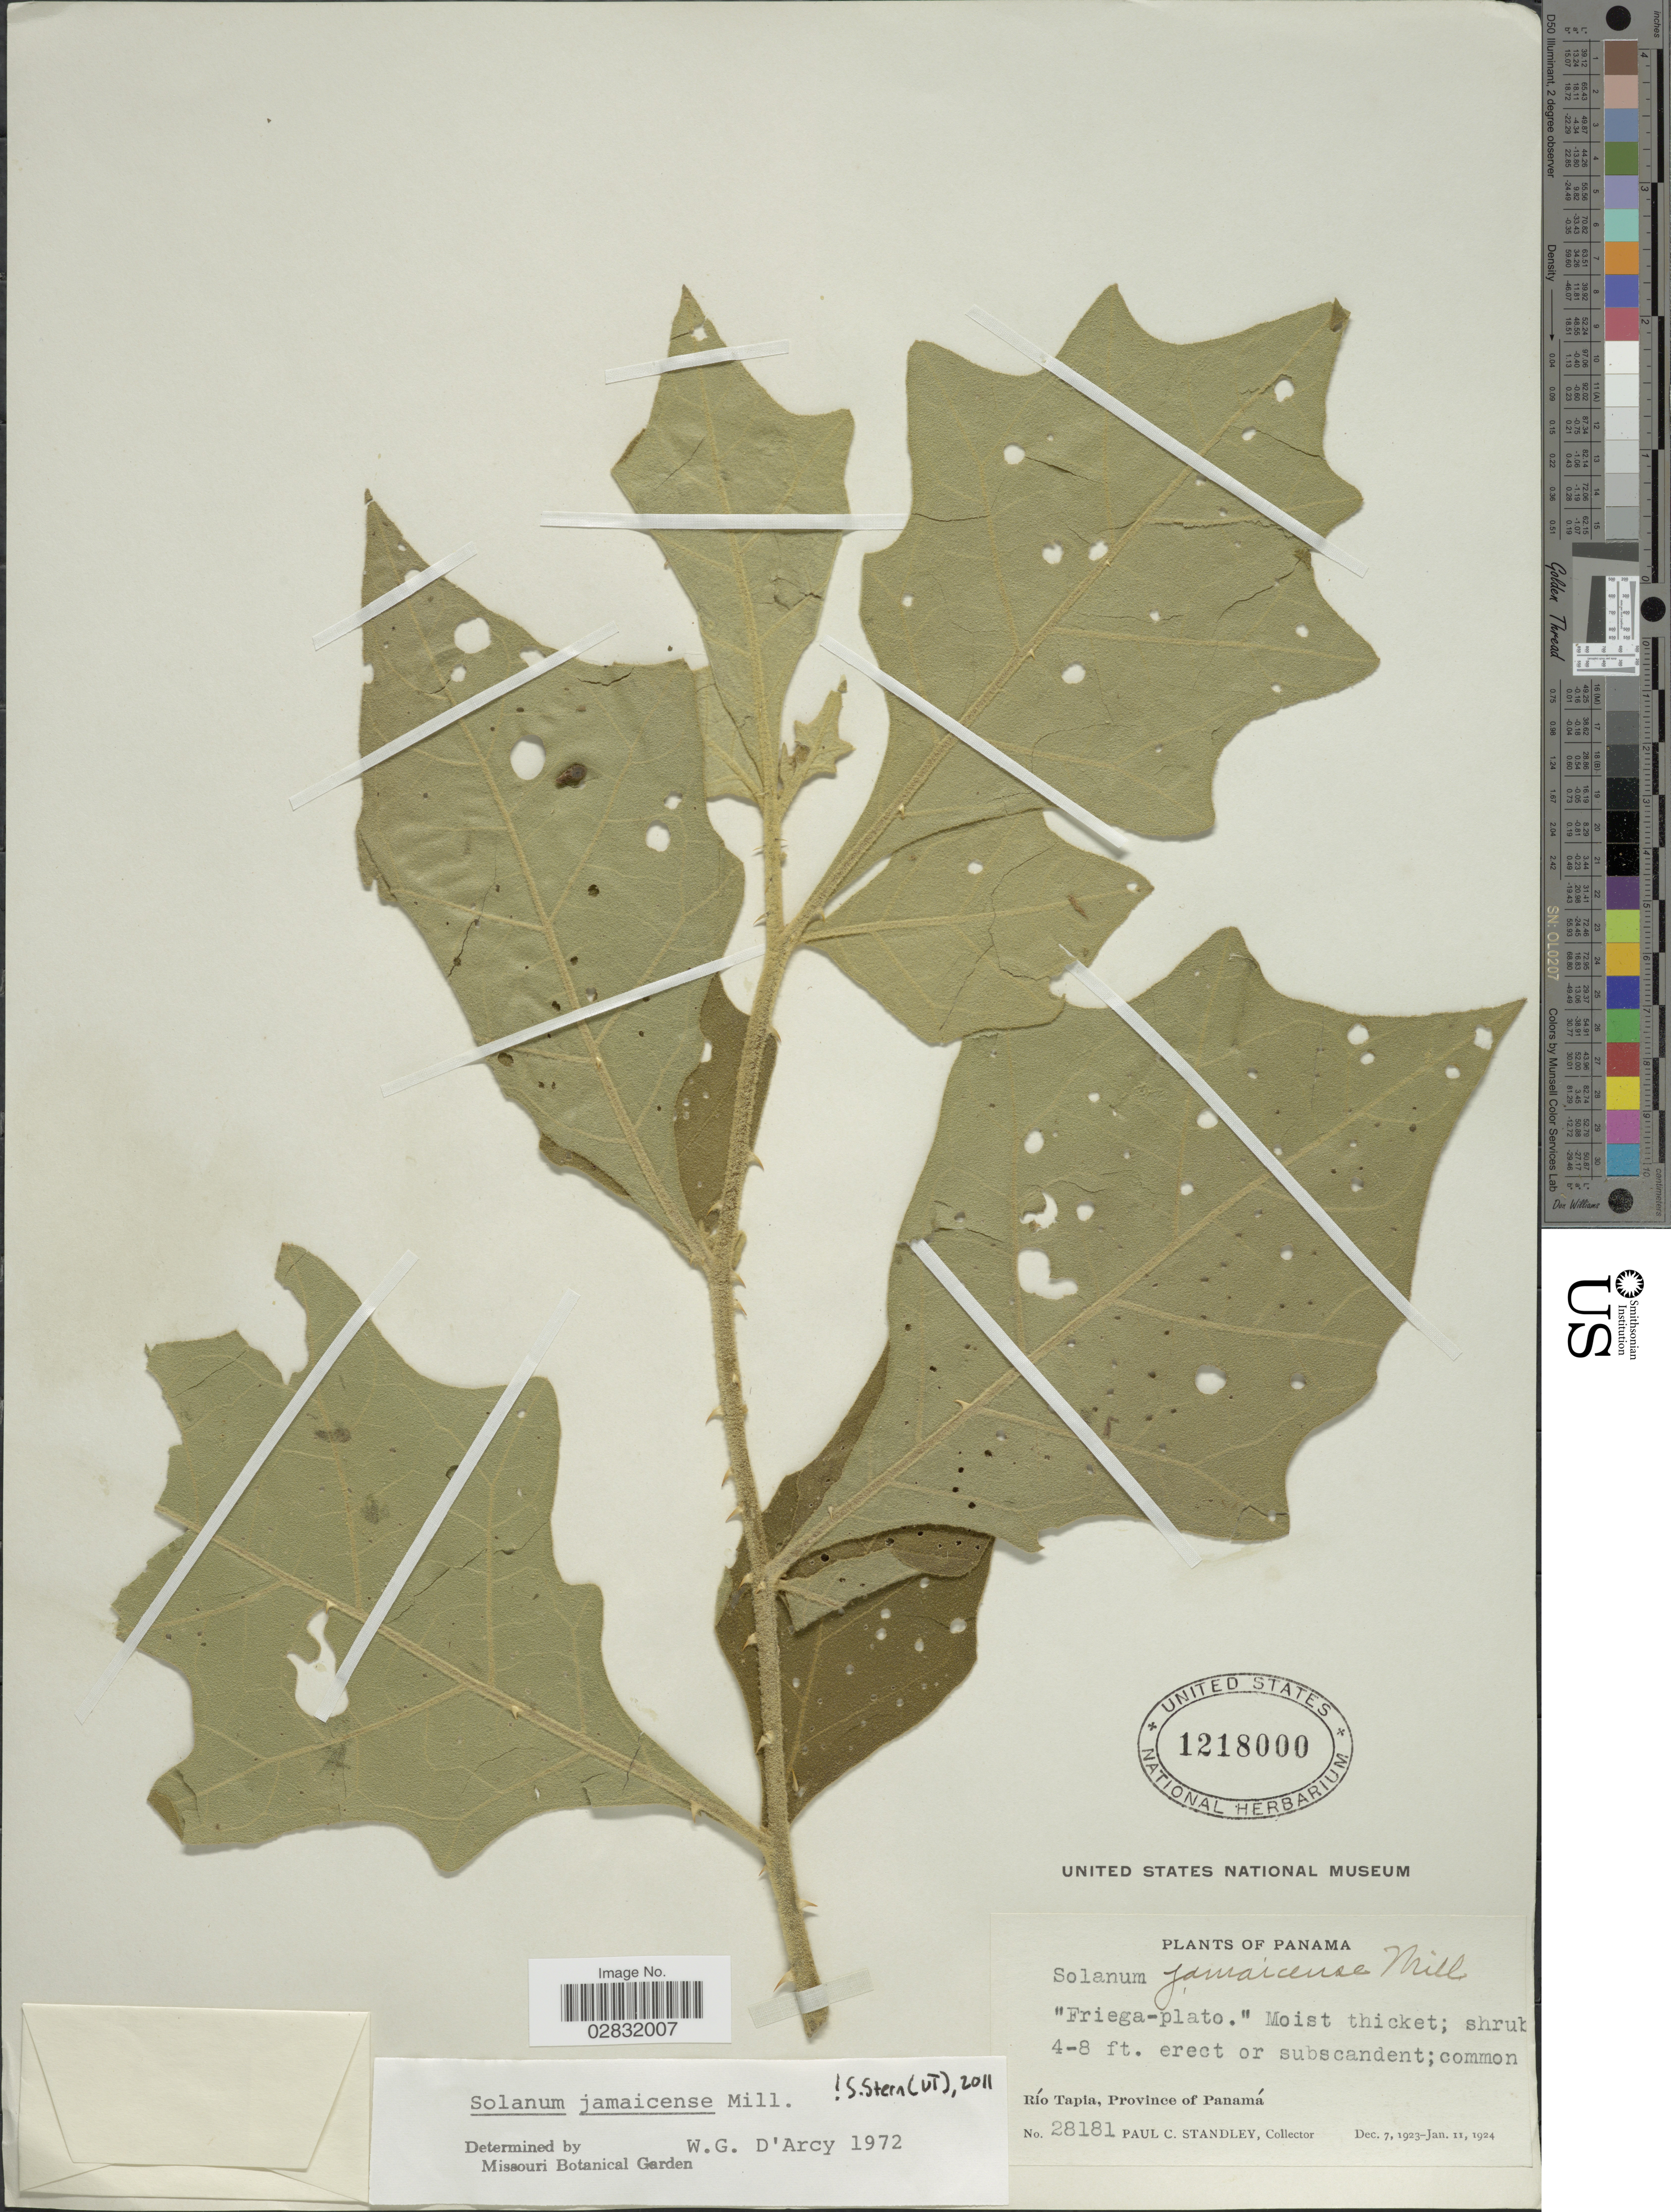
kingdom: Plantae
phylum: Tracheophyta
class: Magnoliopsida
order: Solanales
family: Solanaceae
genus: Solanum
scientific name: Solanum jamaicense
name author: Mill.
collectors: P. C. Standley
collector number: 28181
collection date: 1923-12-07/1924-01-11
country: Panama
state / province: Panamá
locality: Río Tapia, Province of Panama.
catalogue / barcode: US 1218000